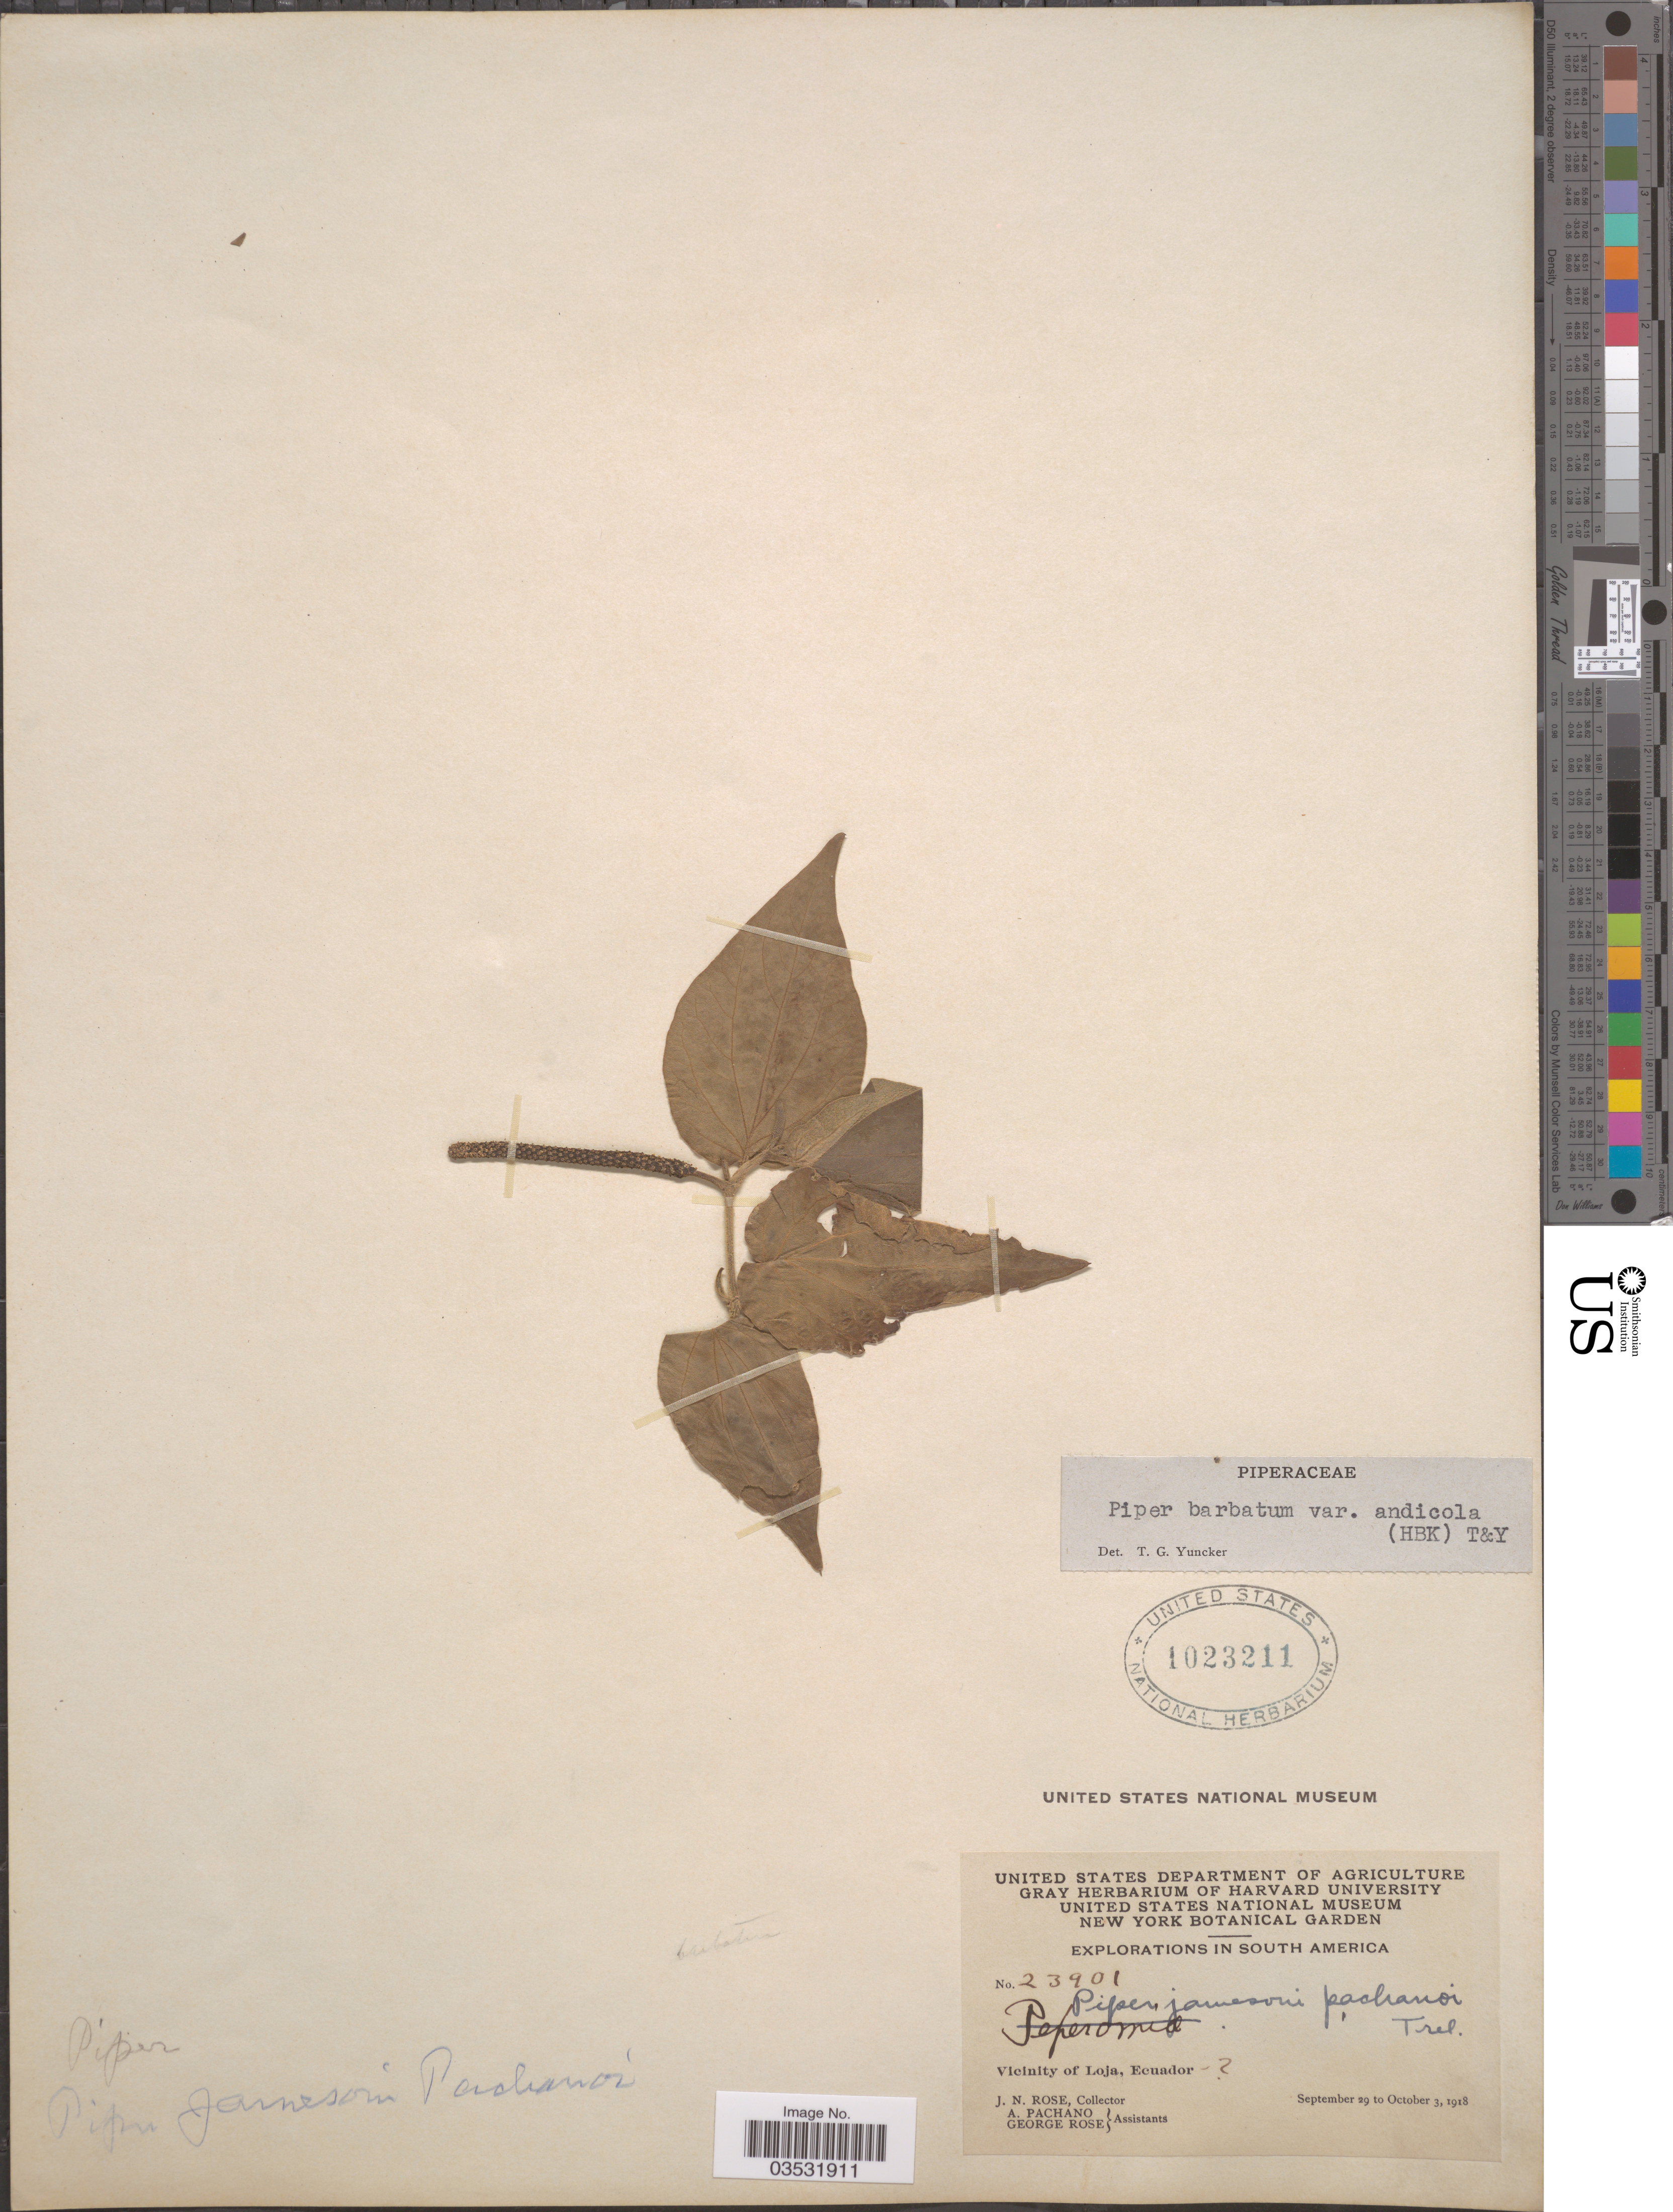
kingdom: Plantae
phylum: Tracheophyta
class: Magnoliopsida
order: Piperales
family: Piperaceae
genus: Piper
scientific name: Piper barbatum var. andicolum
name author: (Kunth) Trel. & Yunck.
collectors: J. N. Rose, A. Pachano & G. Rose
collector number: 23901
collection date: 1918-09-29/1918-10-03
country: Ecuador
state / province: Loja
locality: Vicinity of Loja.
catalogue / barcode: US 1023211